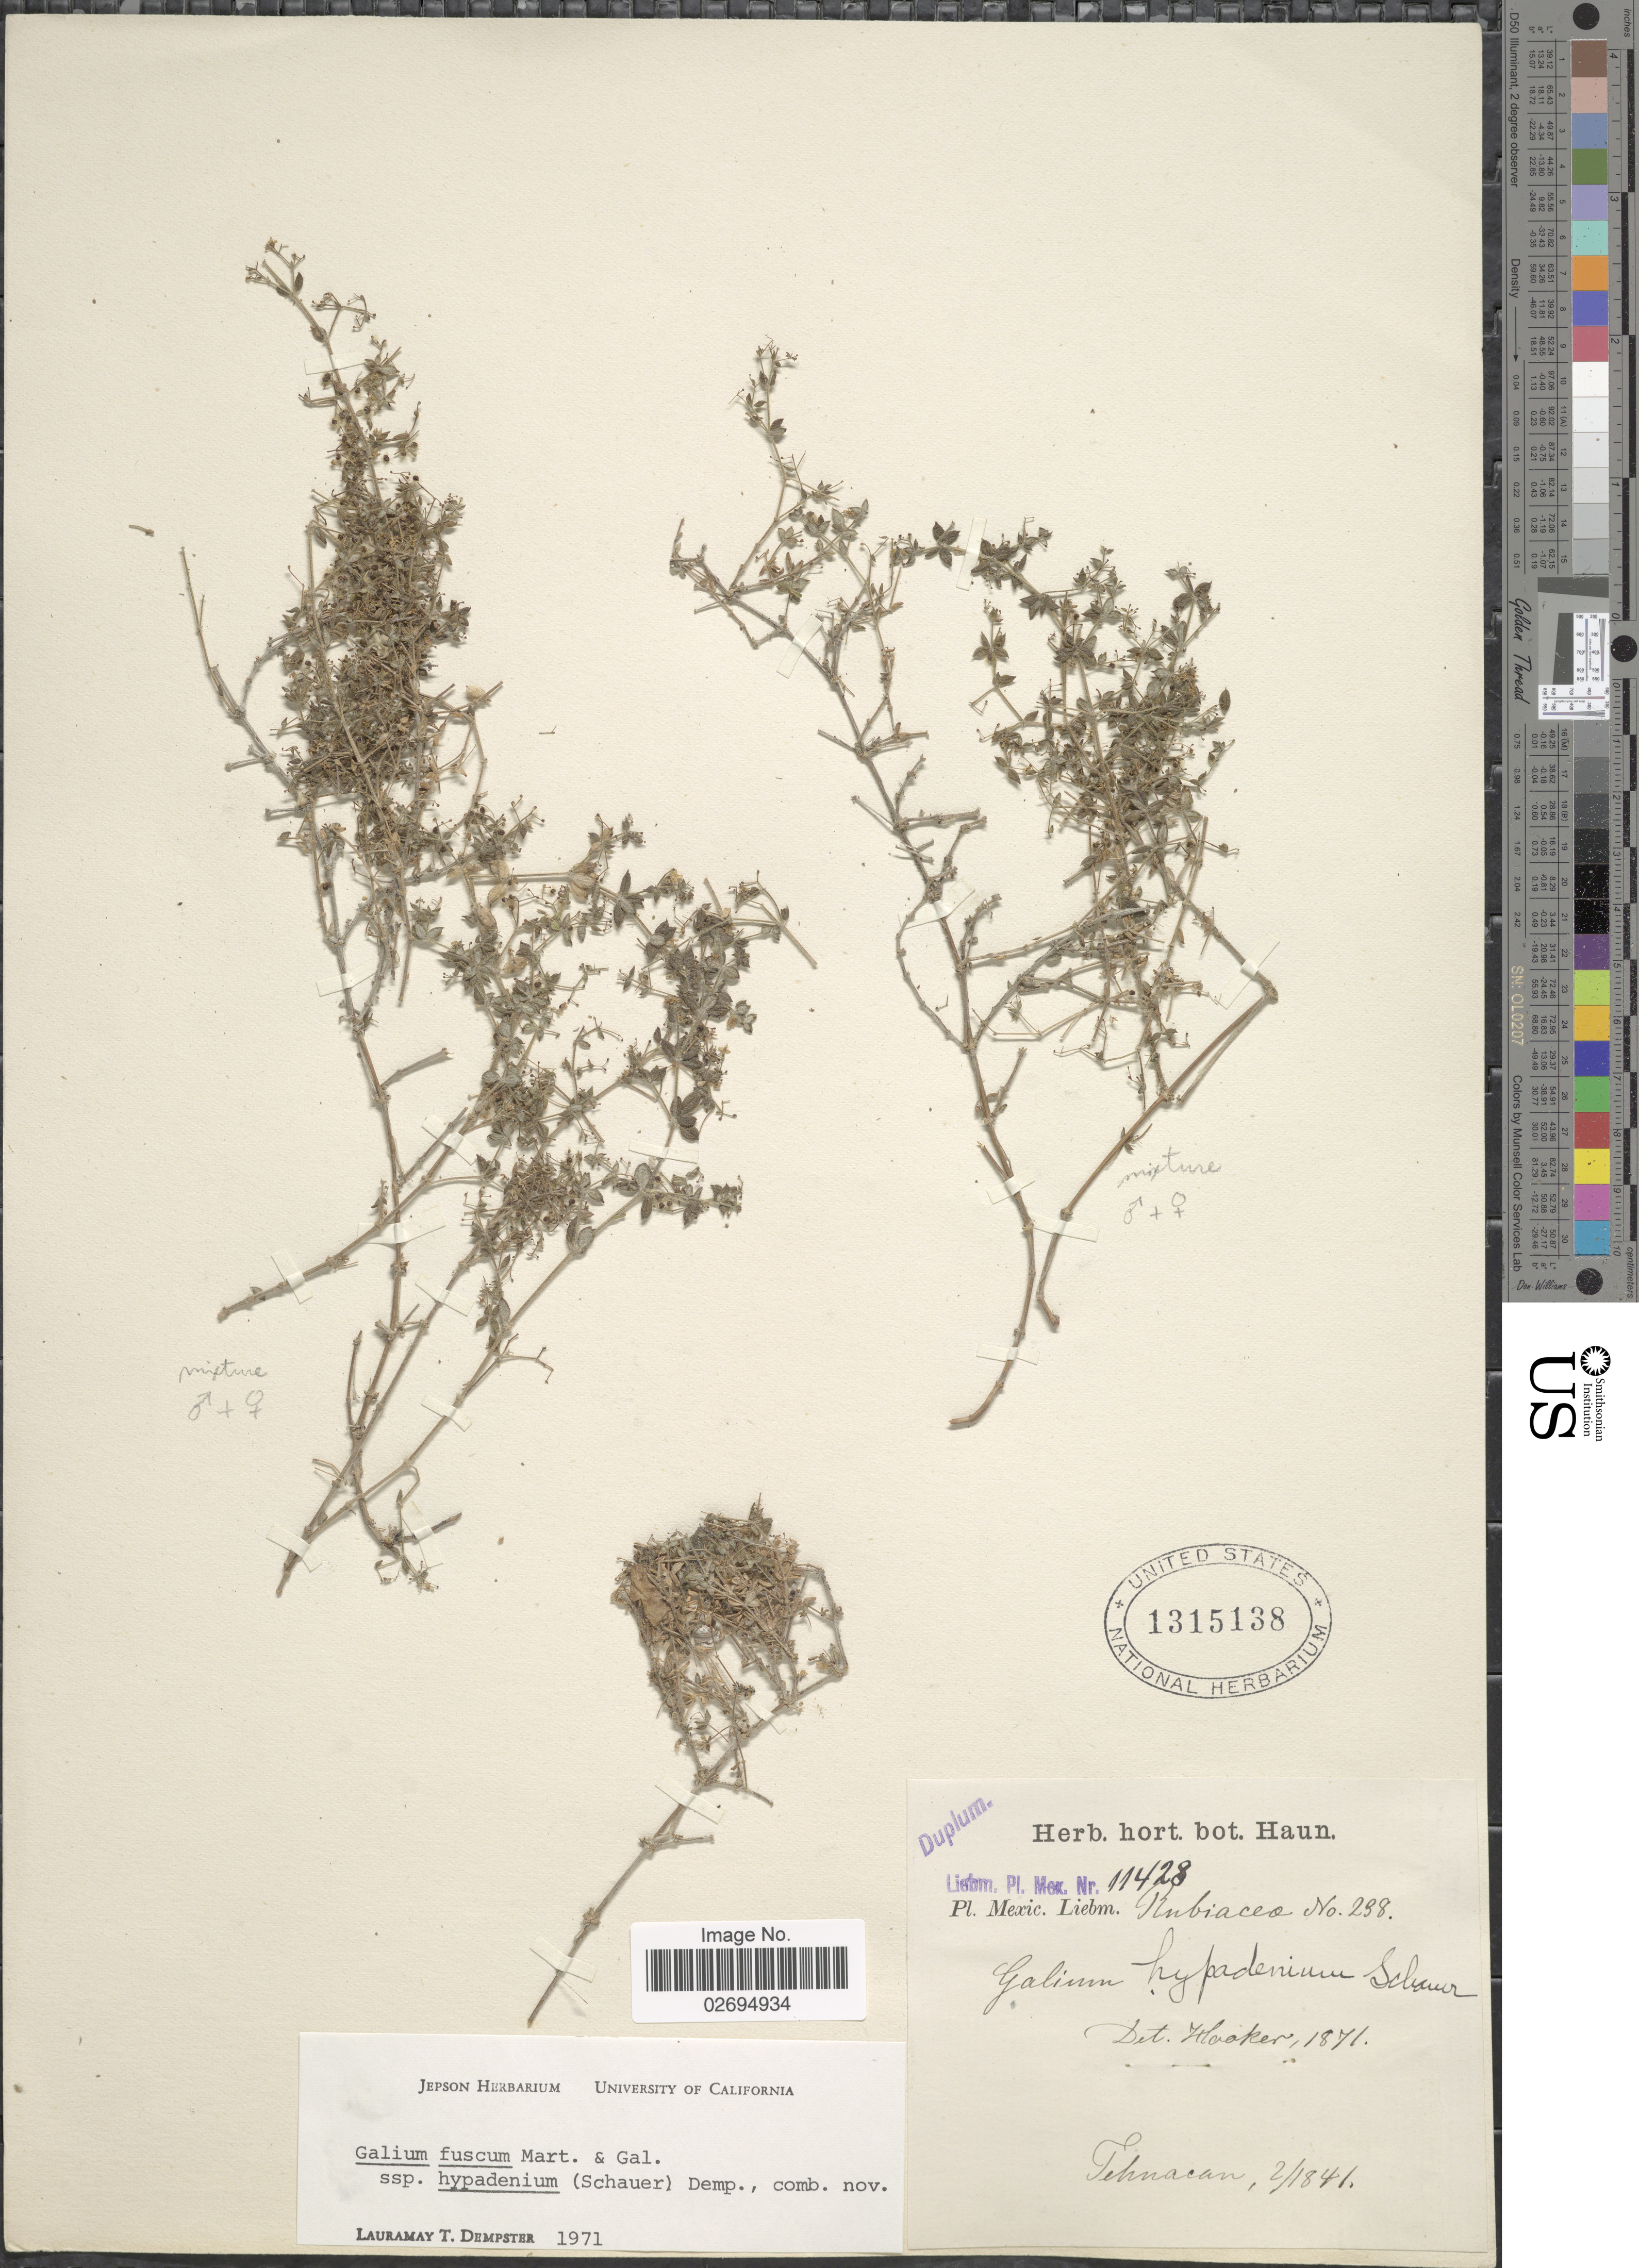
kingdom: Plantae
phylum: Tracheophyta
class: Magnoliopsida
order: Gentianales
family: Rubiaceae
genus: Galium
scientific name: Galium fuscum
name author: M. Martens & Galeotti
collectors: Liebmann, --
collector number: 11428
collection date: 1841-02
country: Mexico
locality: Tehuacan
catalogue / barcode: US 1315138